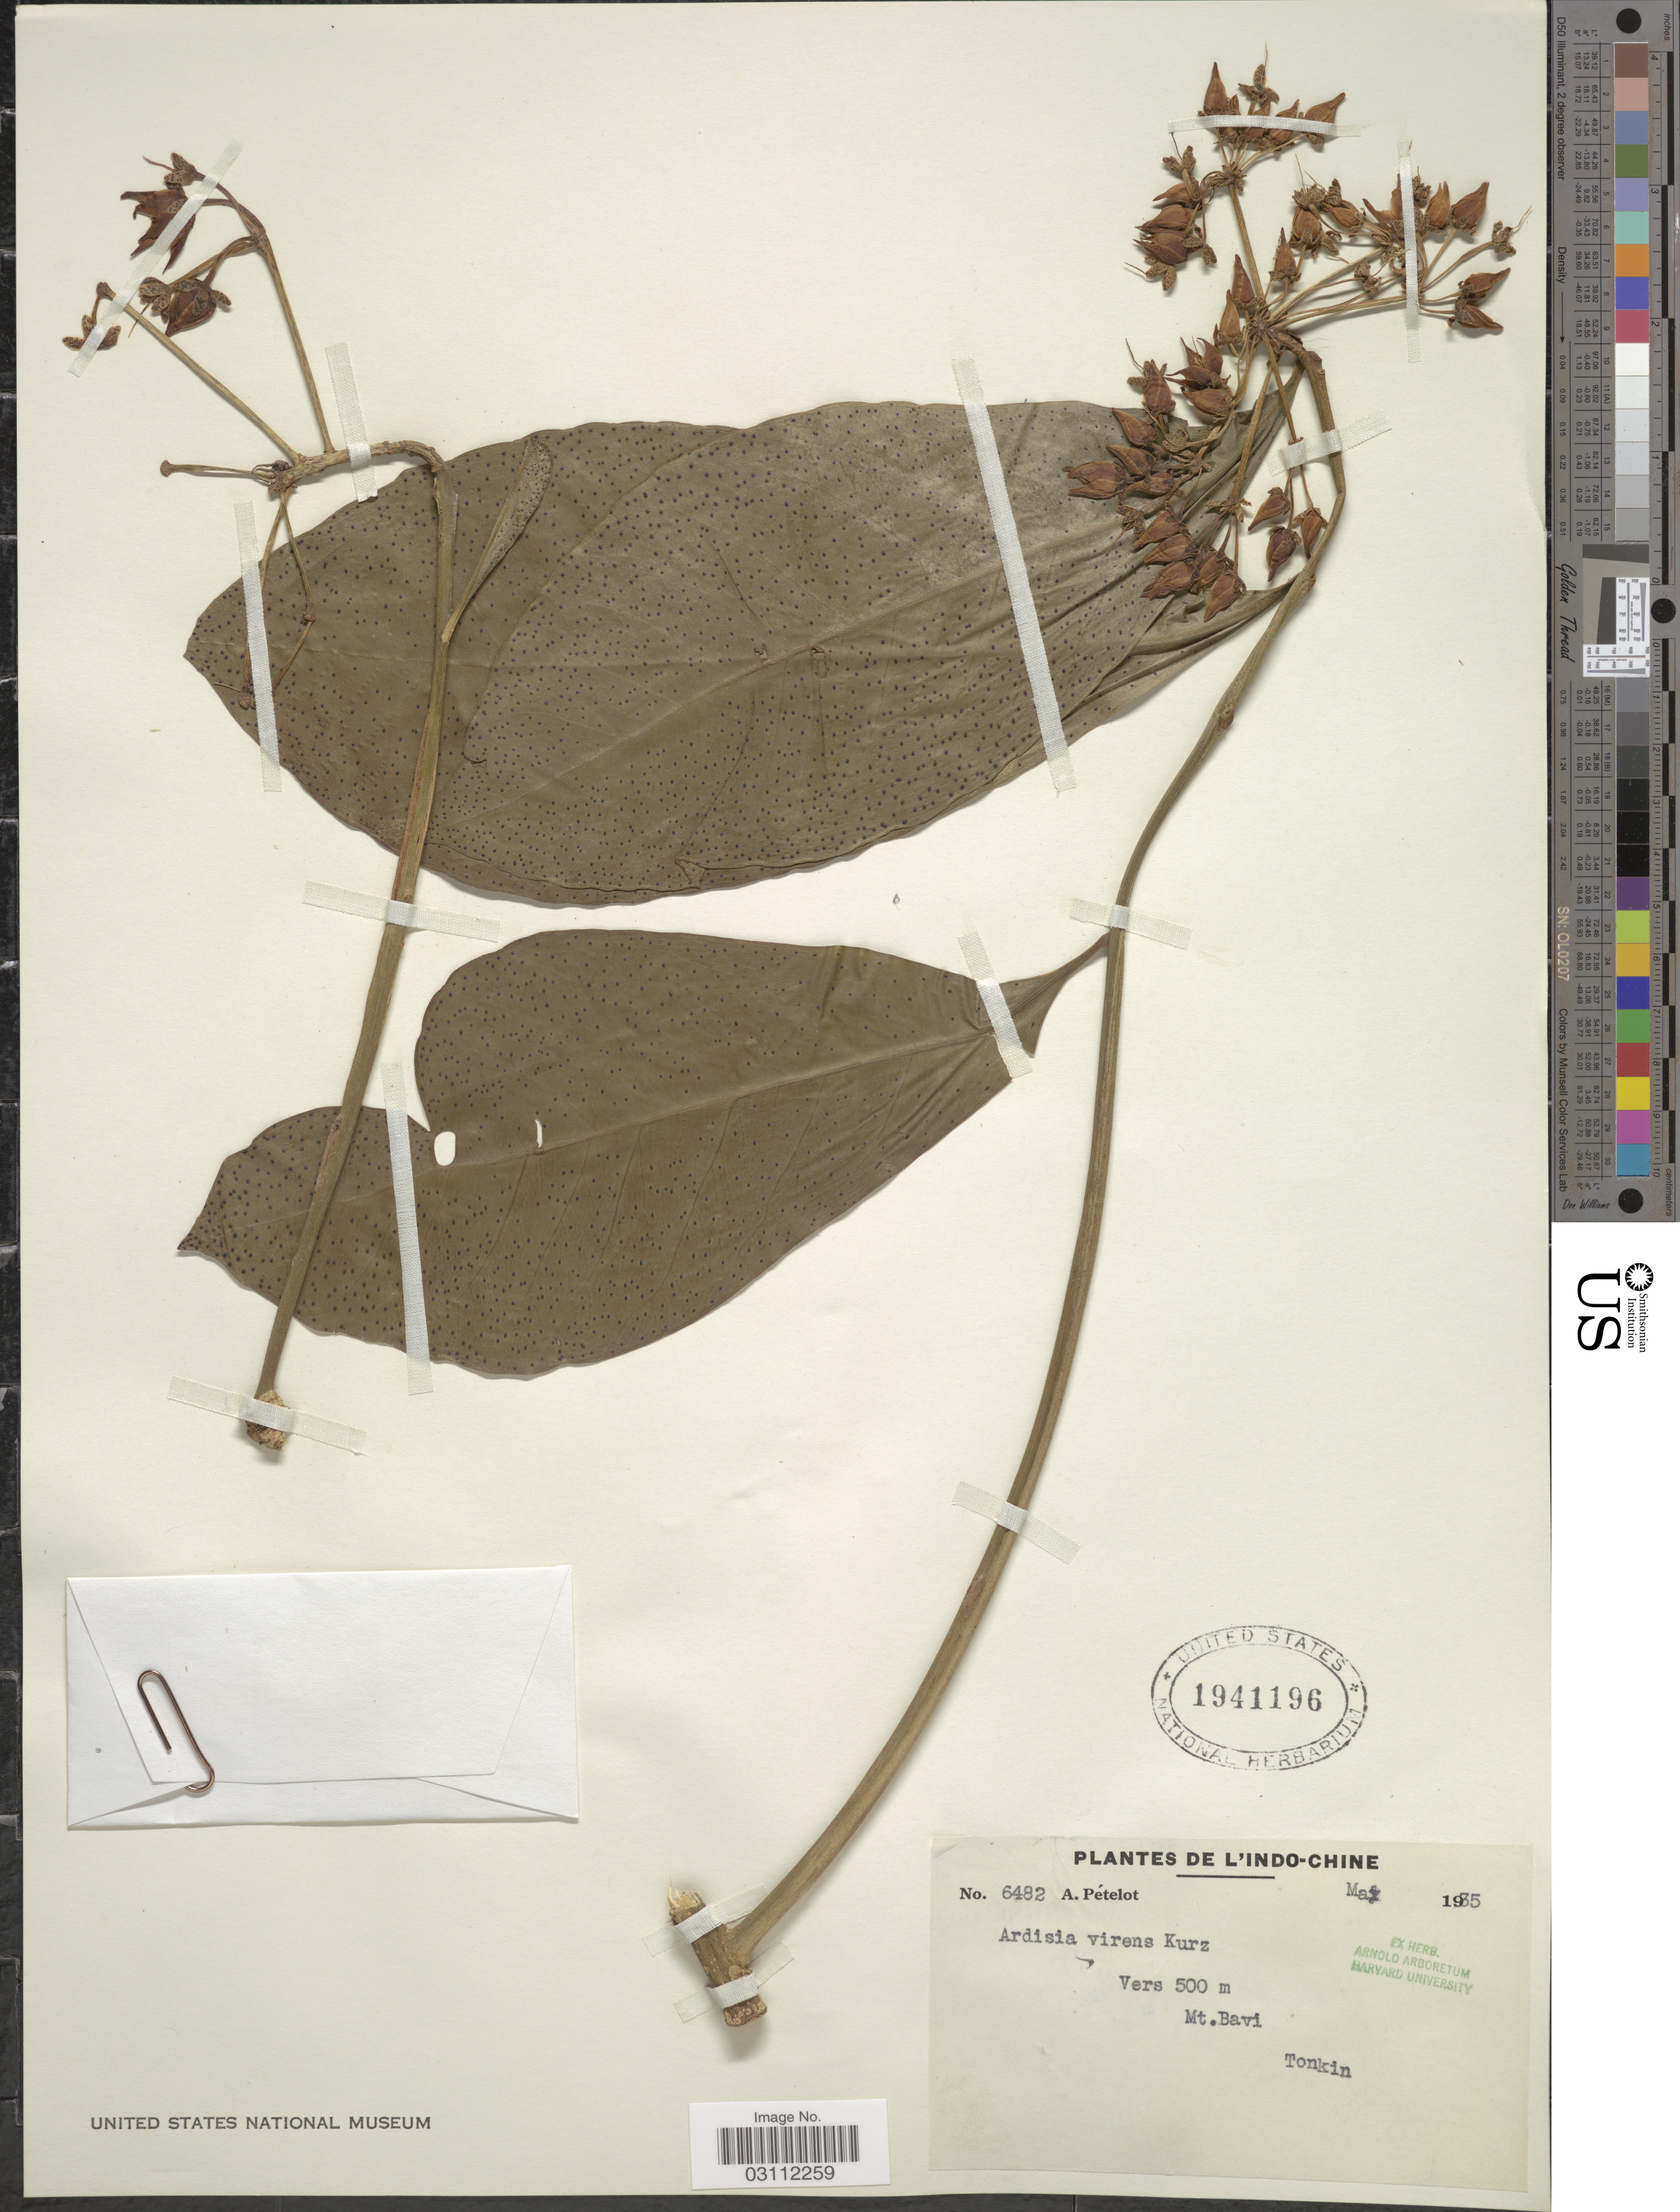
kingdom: Plantae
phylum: Tracheophyta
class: Magnoliopsida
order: Ericales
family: Primulaceae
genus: Ardisia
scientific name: Ardisia virens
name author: Kurz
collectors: A. Petelot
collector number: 6482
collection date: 1935-05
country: Vietnam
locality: L'Indo-Chine. Mt. Bavi, Tonkin.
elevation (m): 500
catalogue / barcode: US 1941196